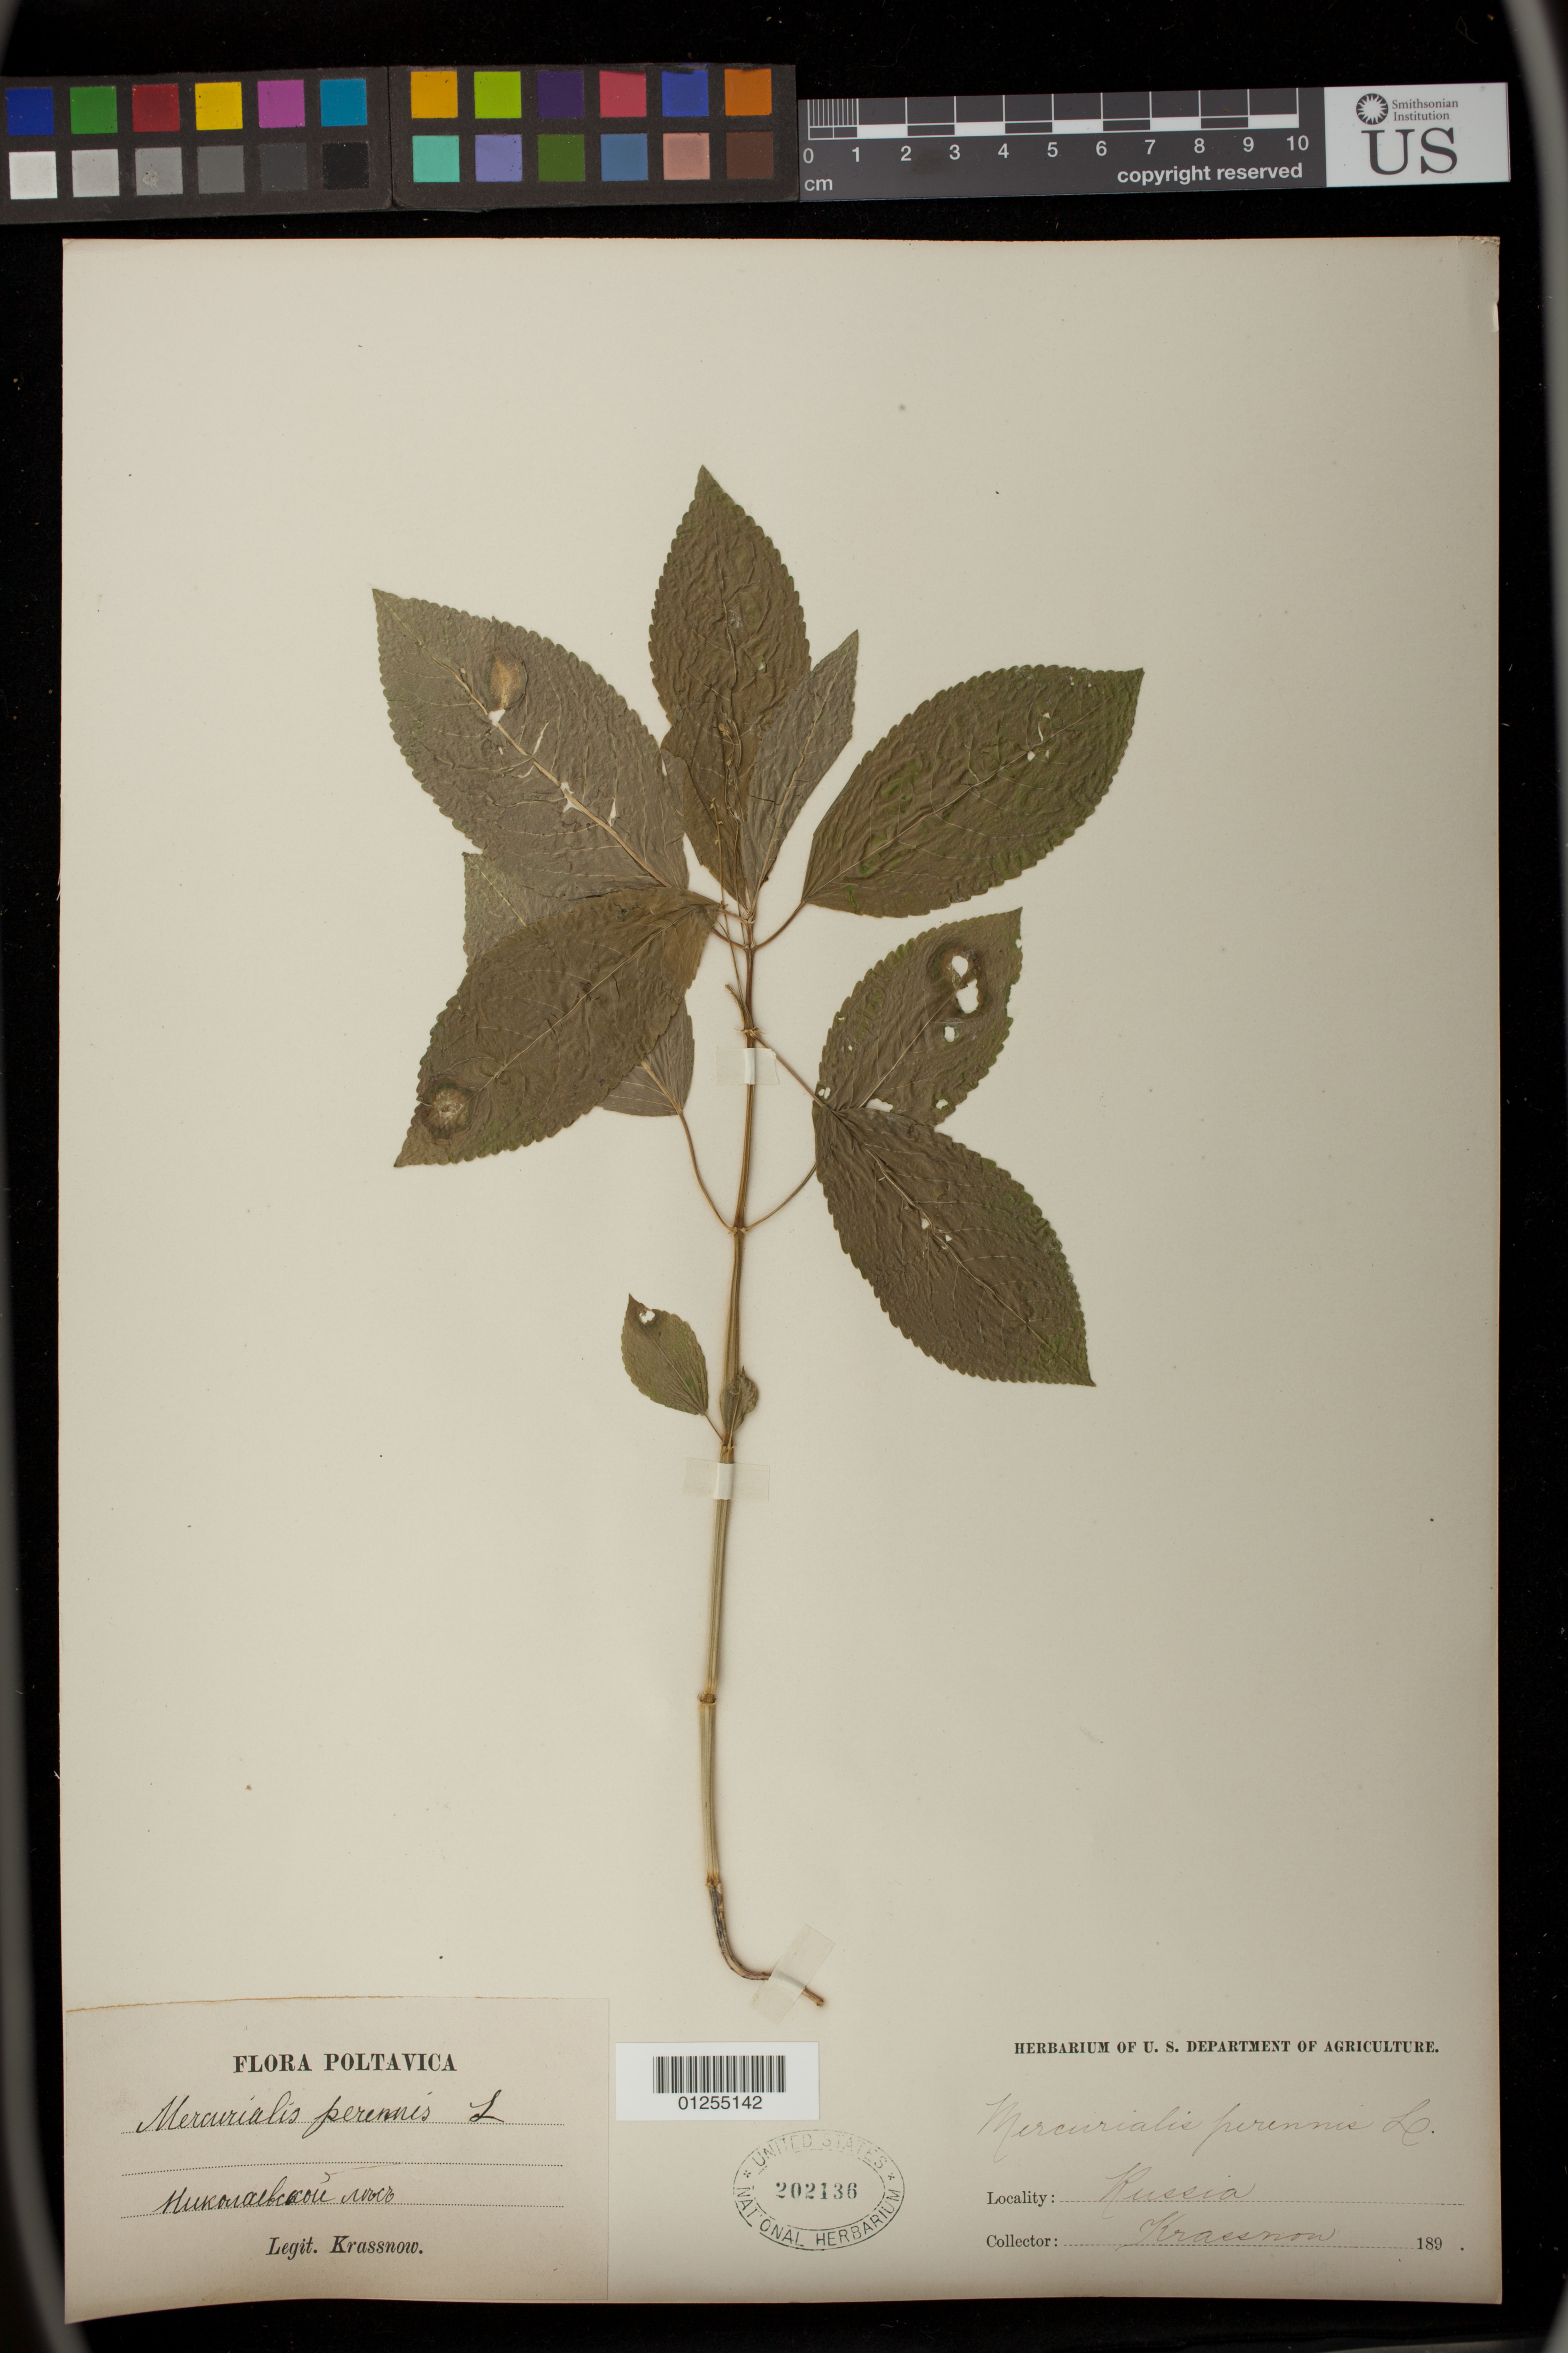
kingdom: Plantae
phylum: Tracheophyta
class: Magnoliopsida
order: Malpighiales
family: Euphorbiaceae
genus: Mercurialis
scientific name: Mercurialis perennis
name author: L.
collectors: -. Krassnow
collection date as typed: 189-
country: Russian Federation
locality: Poltavica Hukoualbcaou rvc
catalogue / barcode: US 202136